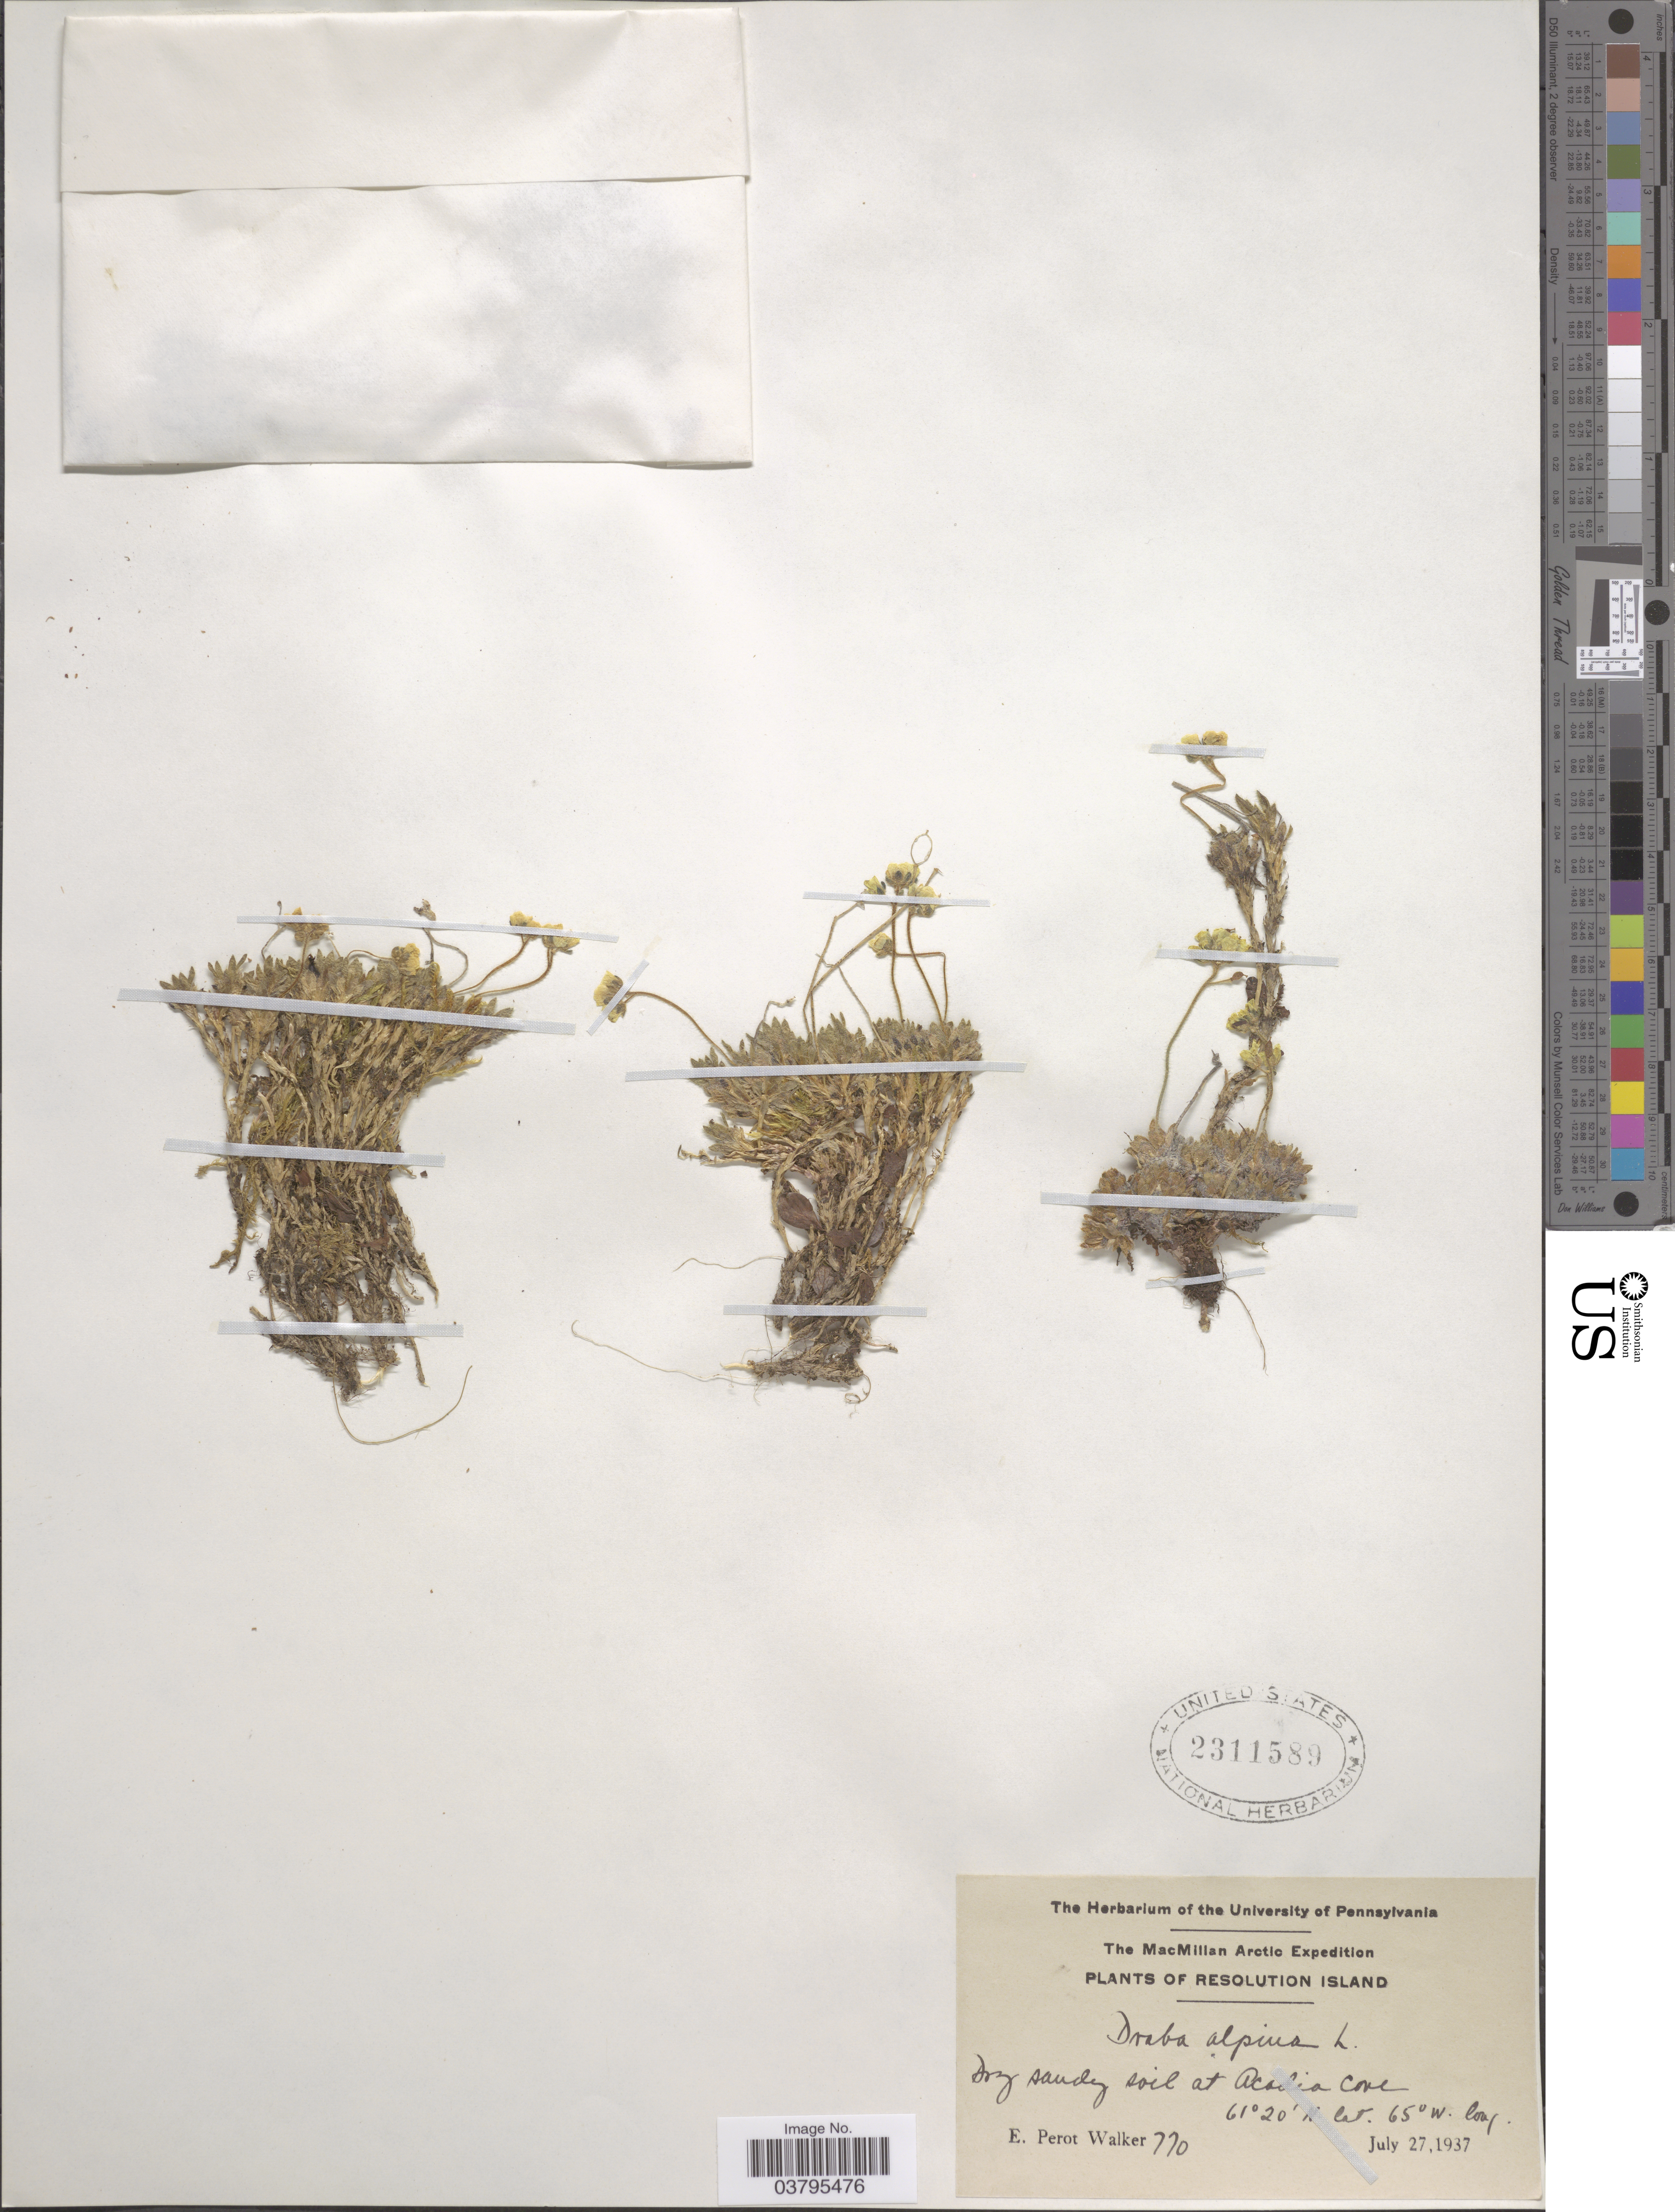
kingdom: Plantae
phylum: Tracheophyta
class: Magnoliopsida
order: Brassicales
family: Brassicaceae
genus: Draba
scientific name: Draba alpina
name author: L.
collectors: E. Walker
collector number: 770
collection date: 1937-07-27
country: Canada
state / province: Nunavut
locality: Resolution Island. Dry sandy soil at Acadia Cove.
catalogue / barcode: US 2311589